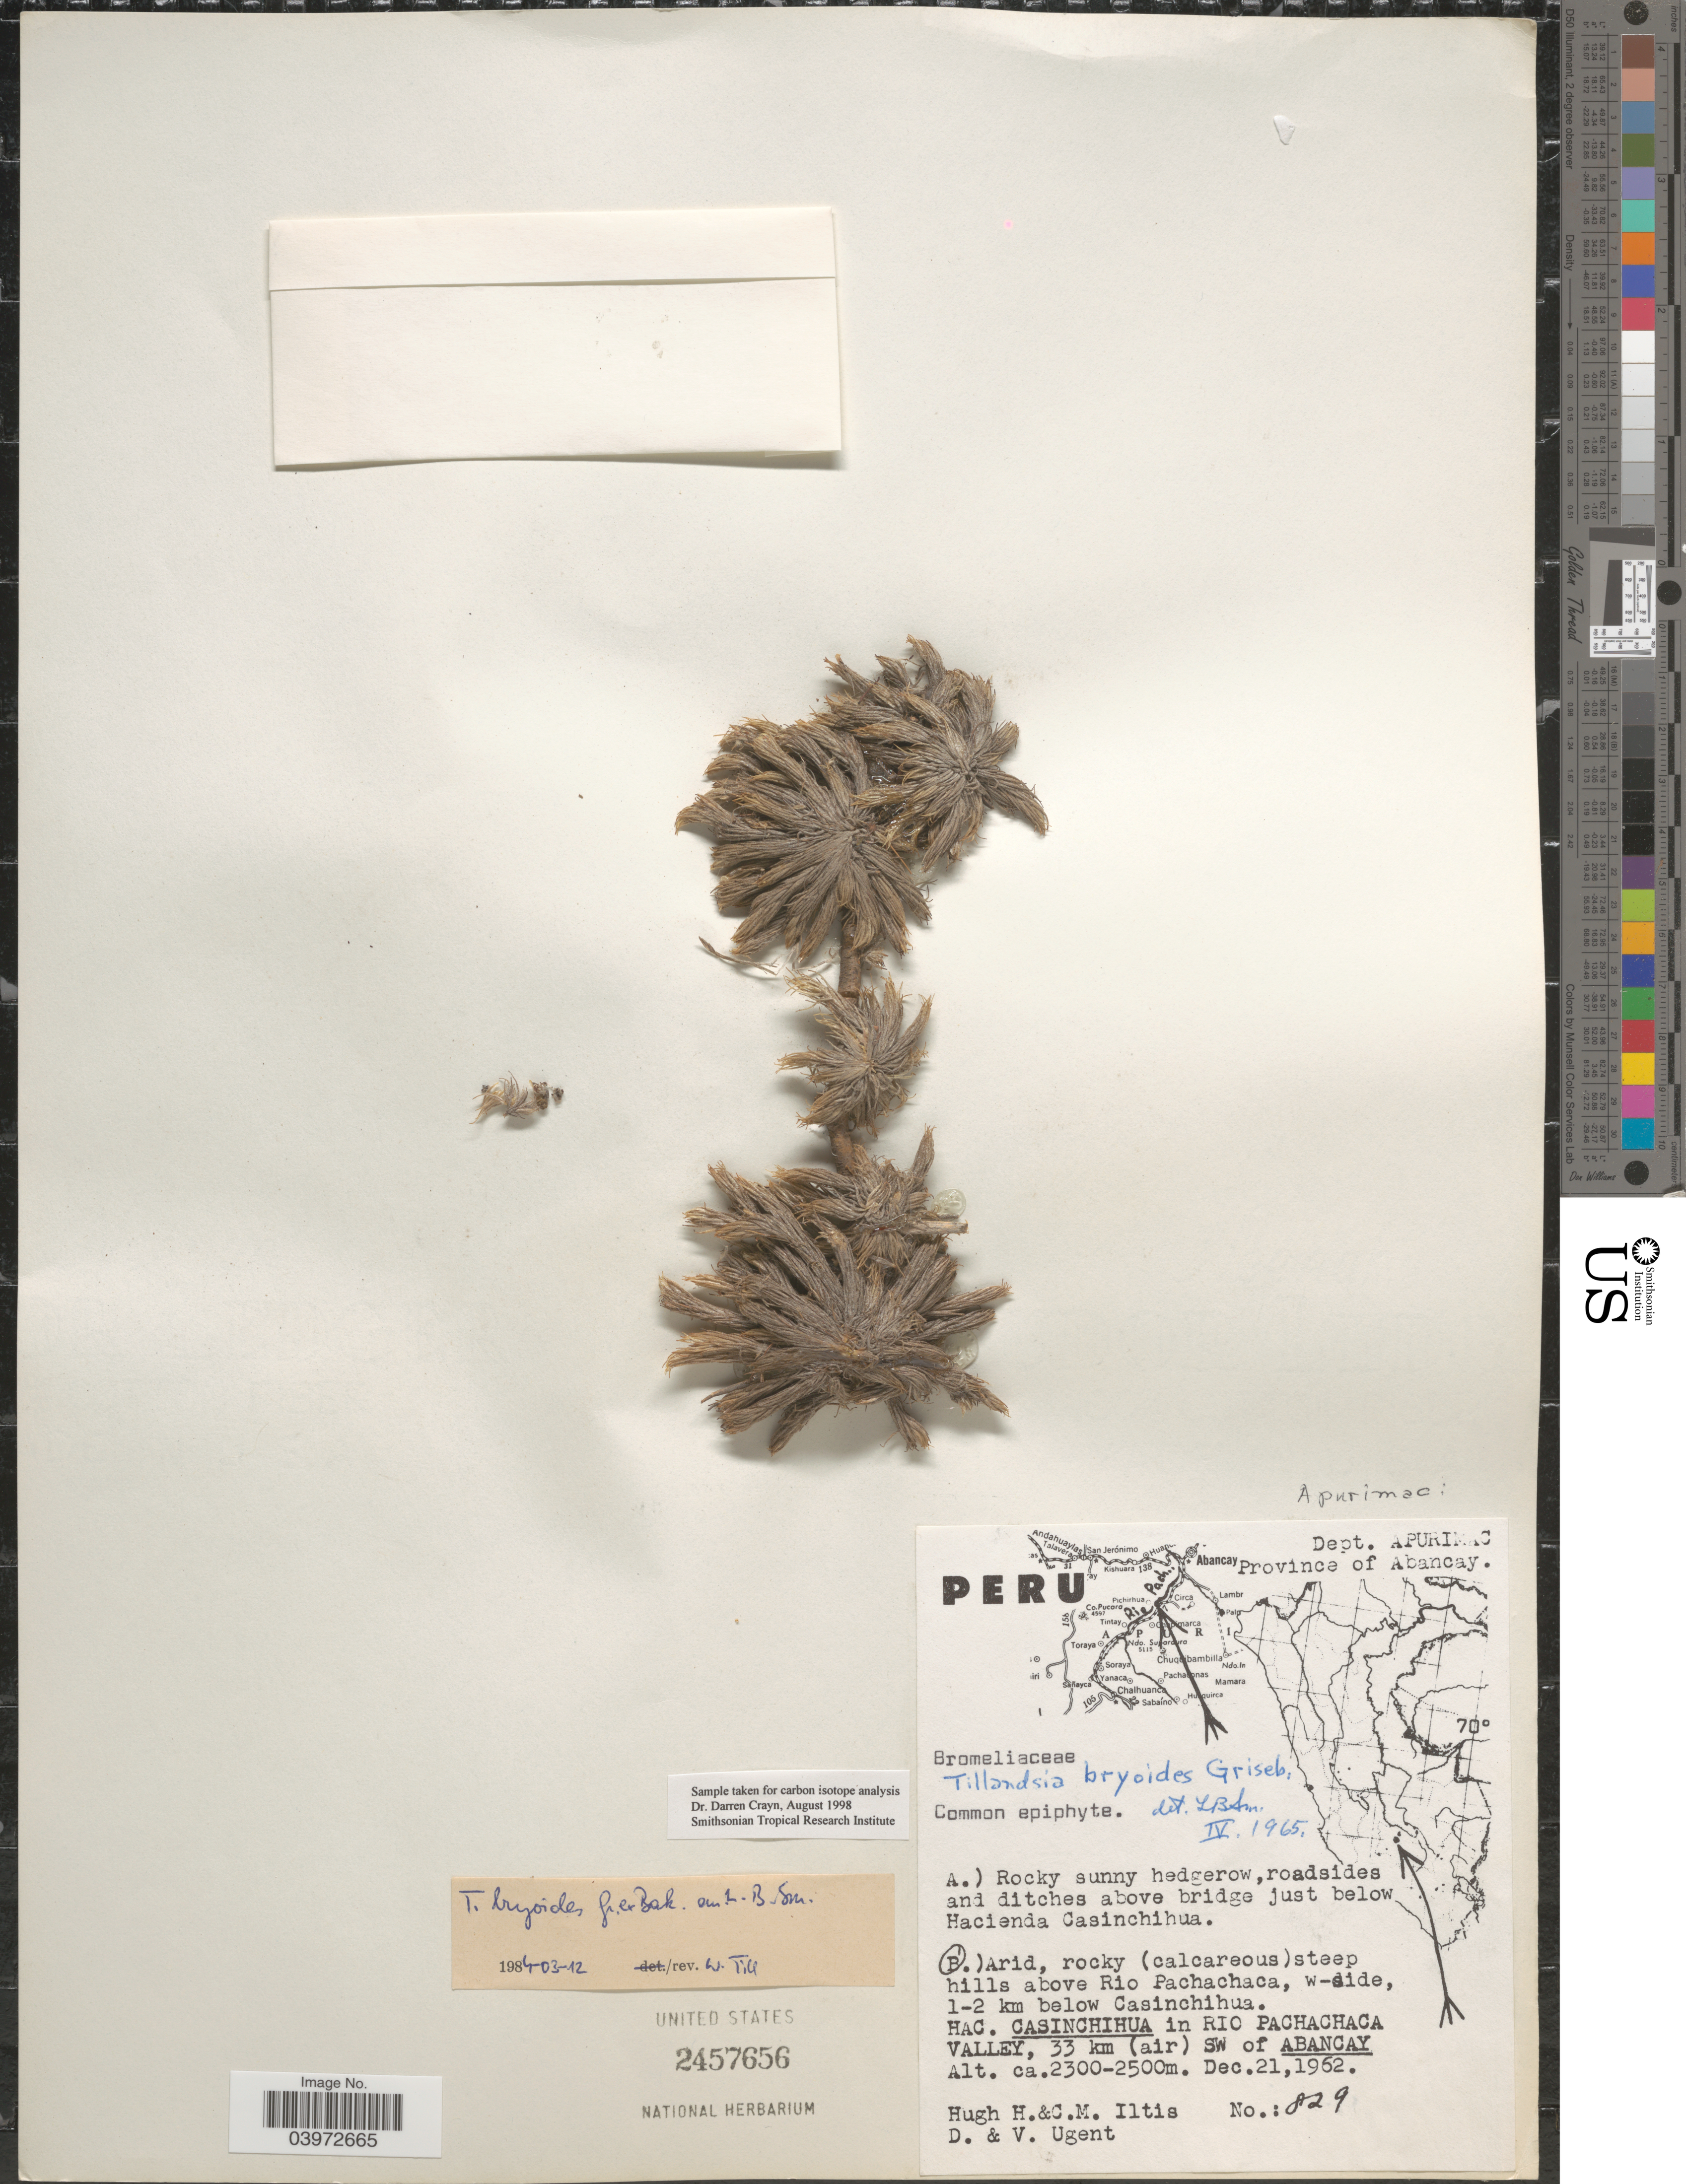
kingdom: Plantae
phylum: Tracheophyta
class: Liliopsida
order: Poales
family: Bromeliaceae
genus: Tillandsia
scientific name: Tillandsia bryoides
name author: Griseb. ex Baker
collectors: H. H. Iltis, C. M Iltis, D. Ugent & V. Ugent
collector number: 829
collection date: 1962-12-21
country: Peru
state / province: Apurímac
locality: Dept. Apurimac. Province of Abancay. Hills above Rio Pachachaca, w-side, 1-2 km below Casinchihua. Hac. Casinchihua in Rio Pachachaca Valley, 33 km (air) SW of Abancay.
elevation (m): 2300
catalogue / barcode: US 2457656